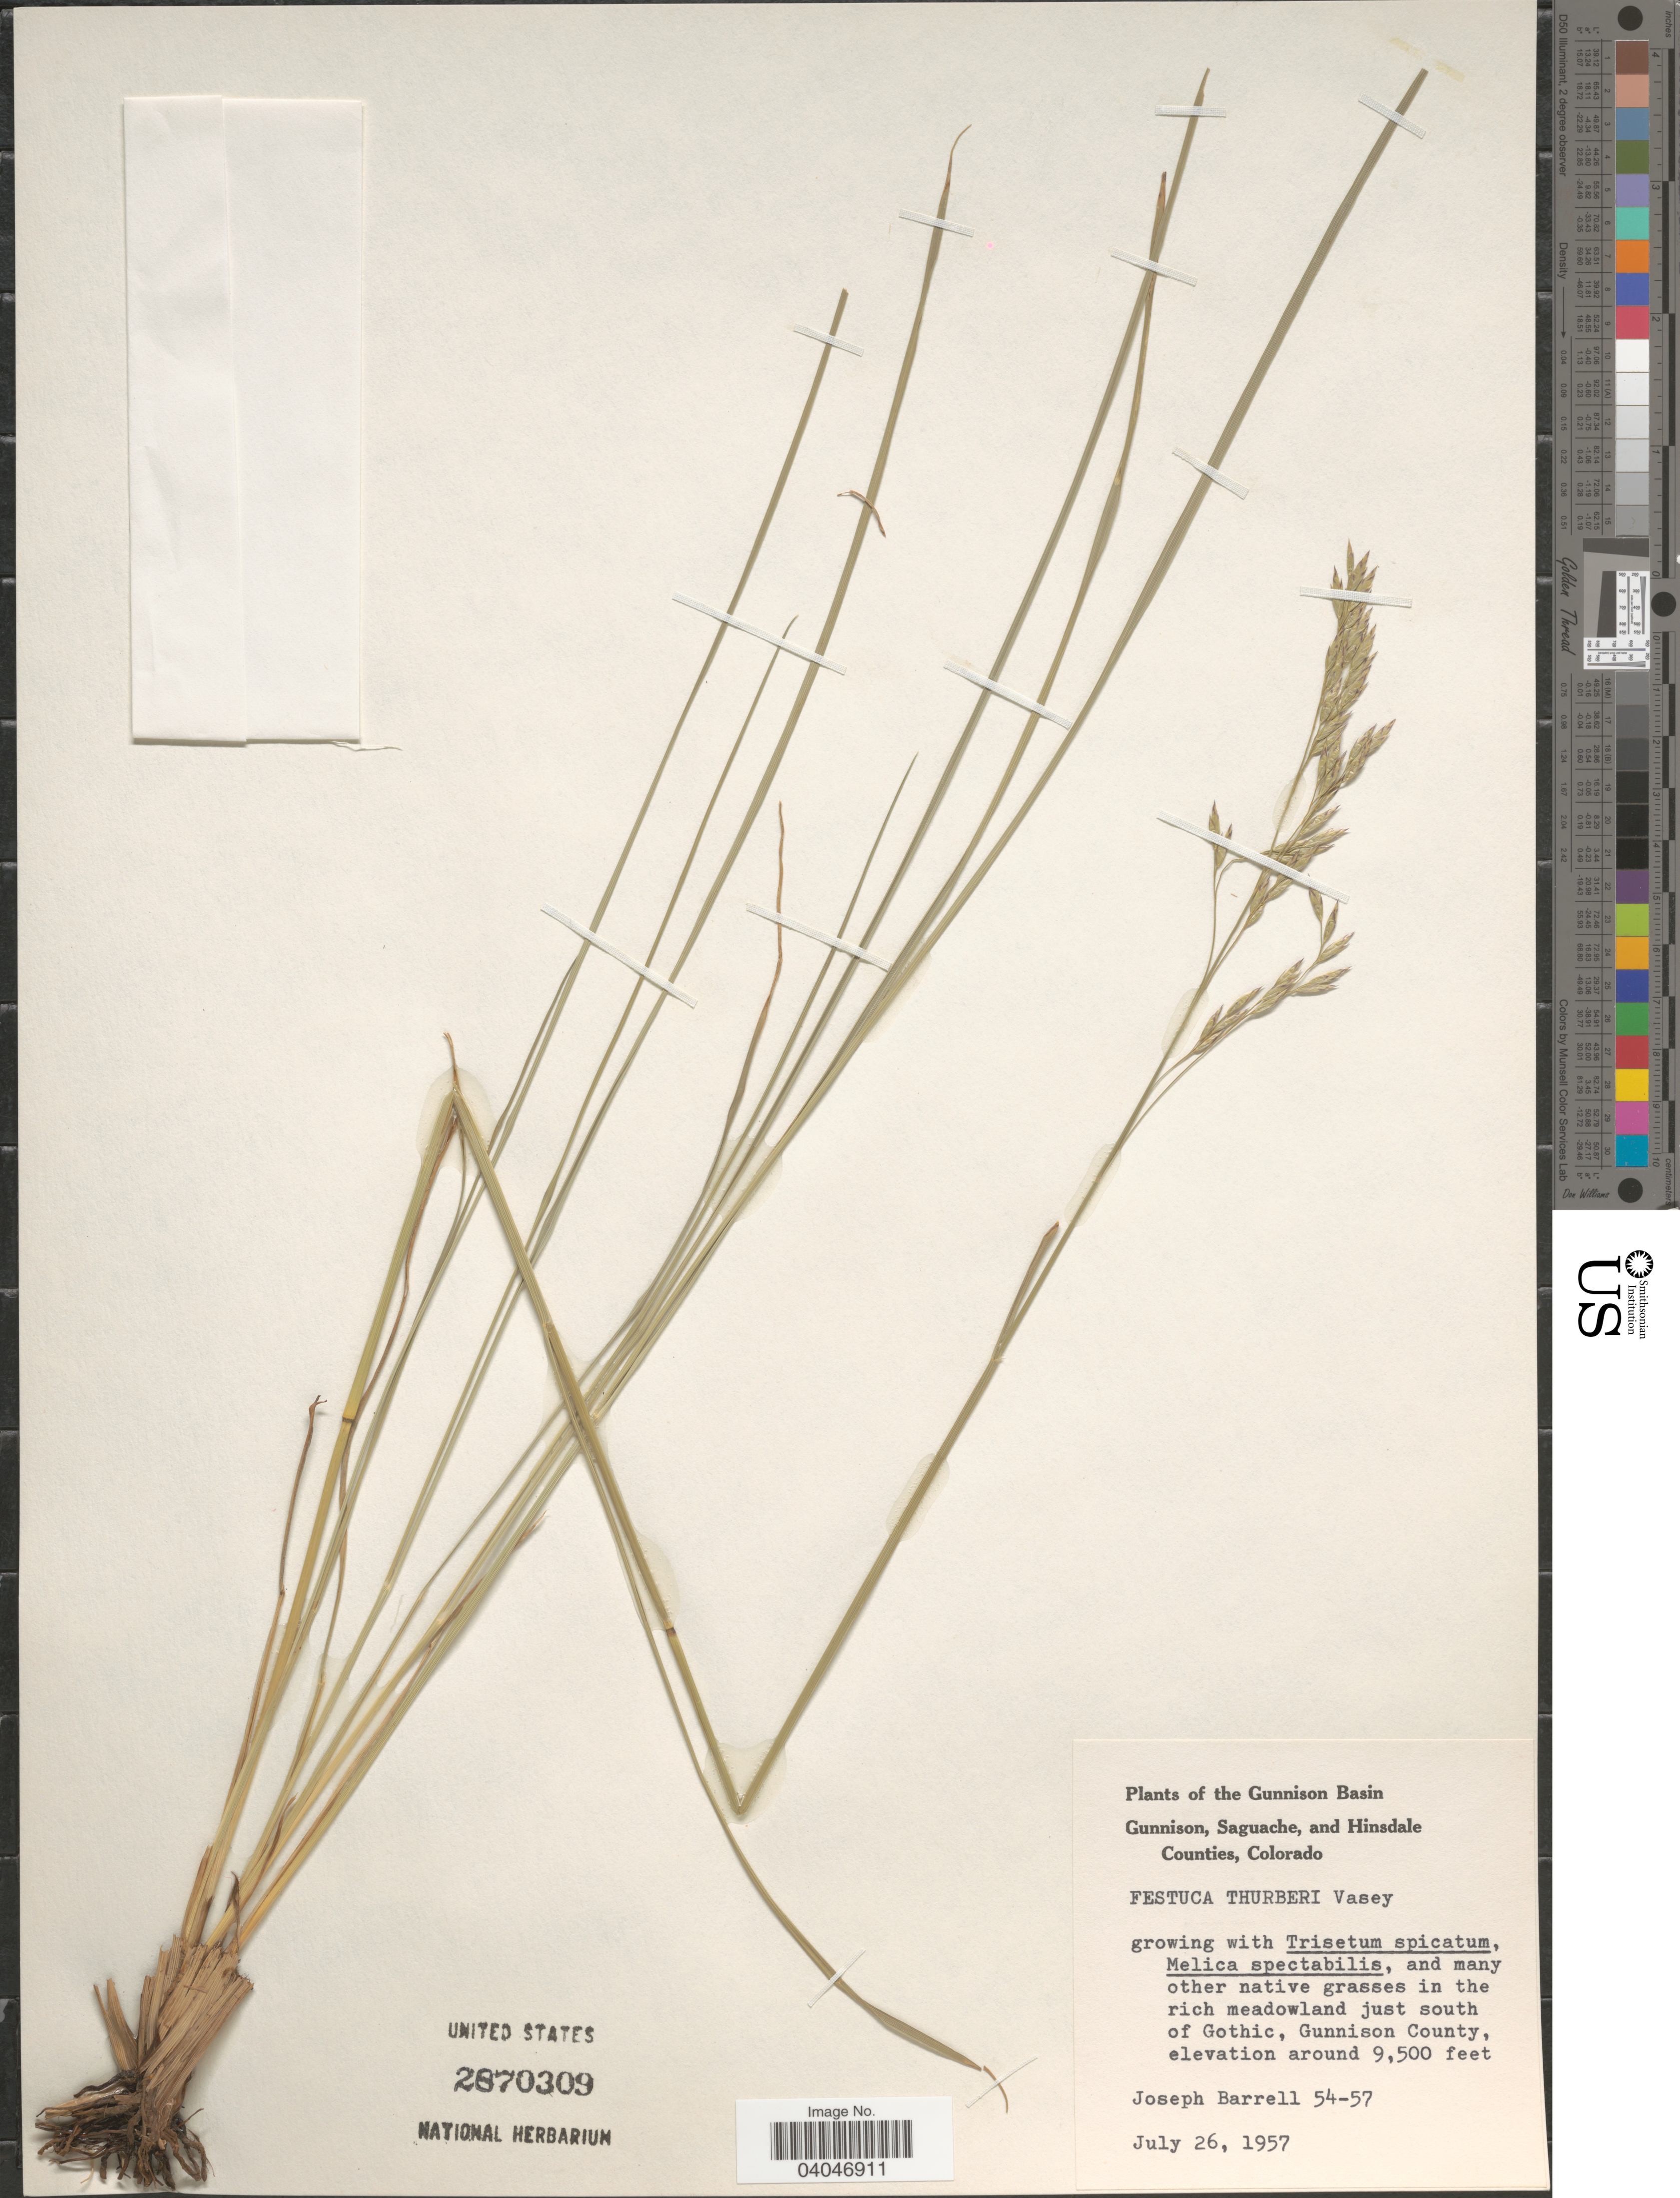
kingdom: Plantae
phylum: Tracheophyta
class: Liliopsida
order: Poales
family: Poaceae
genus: Festuca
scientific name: Festuca thurberi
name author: Vasey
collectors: J. Barrell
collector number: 54-57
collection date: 1957-07-26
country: United States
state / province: Colorado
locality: The Gunnison Basin. Just south of Gothic, Gunnison County.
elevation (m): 2896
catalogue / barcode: US 2870309